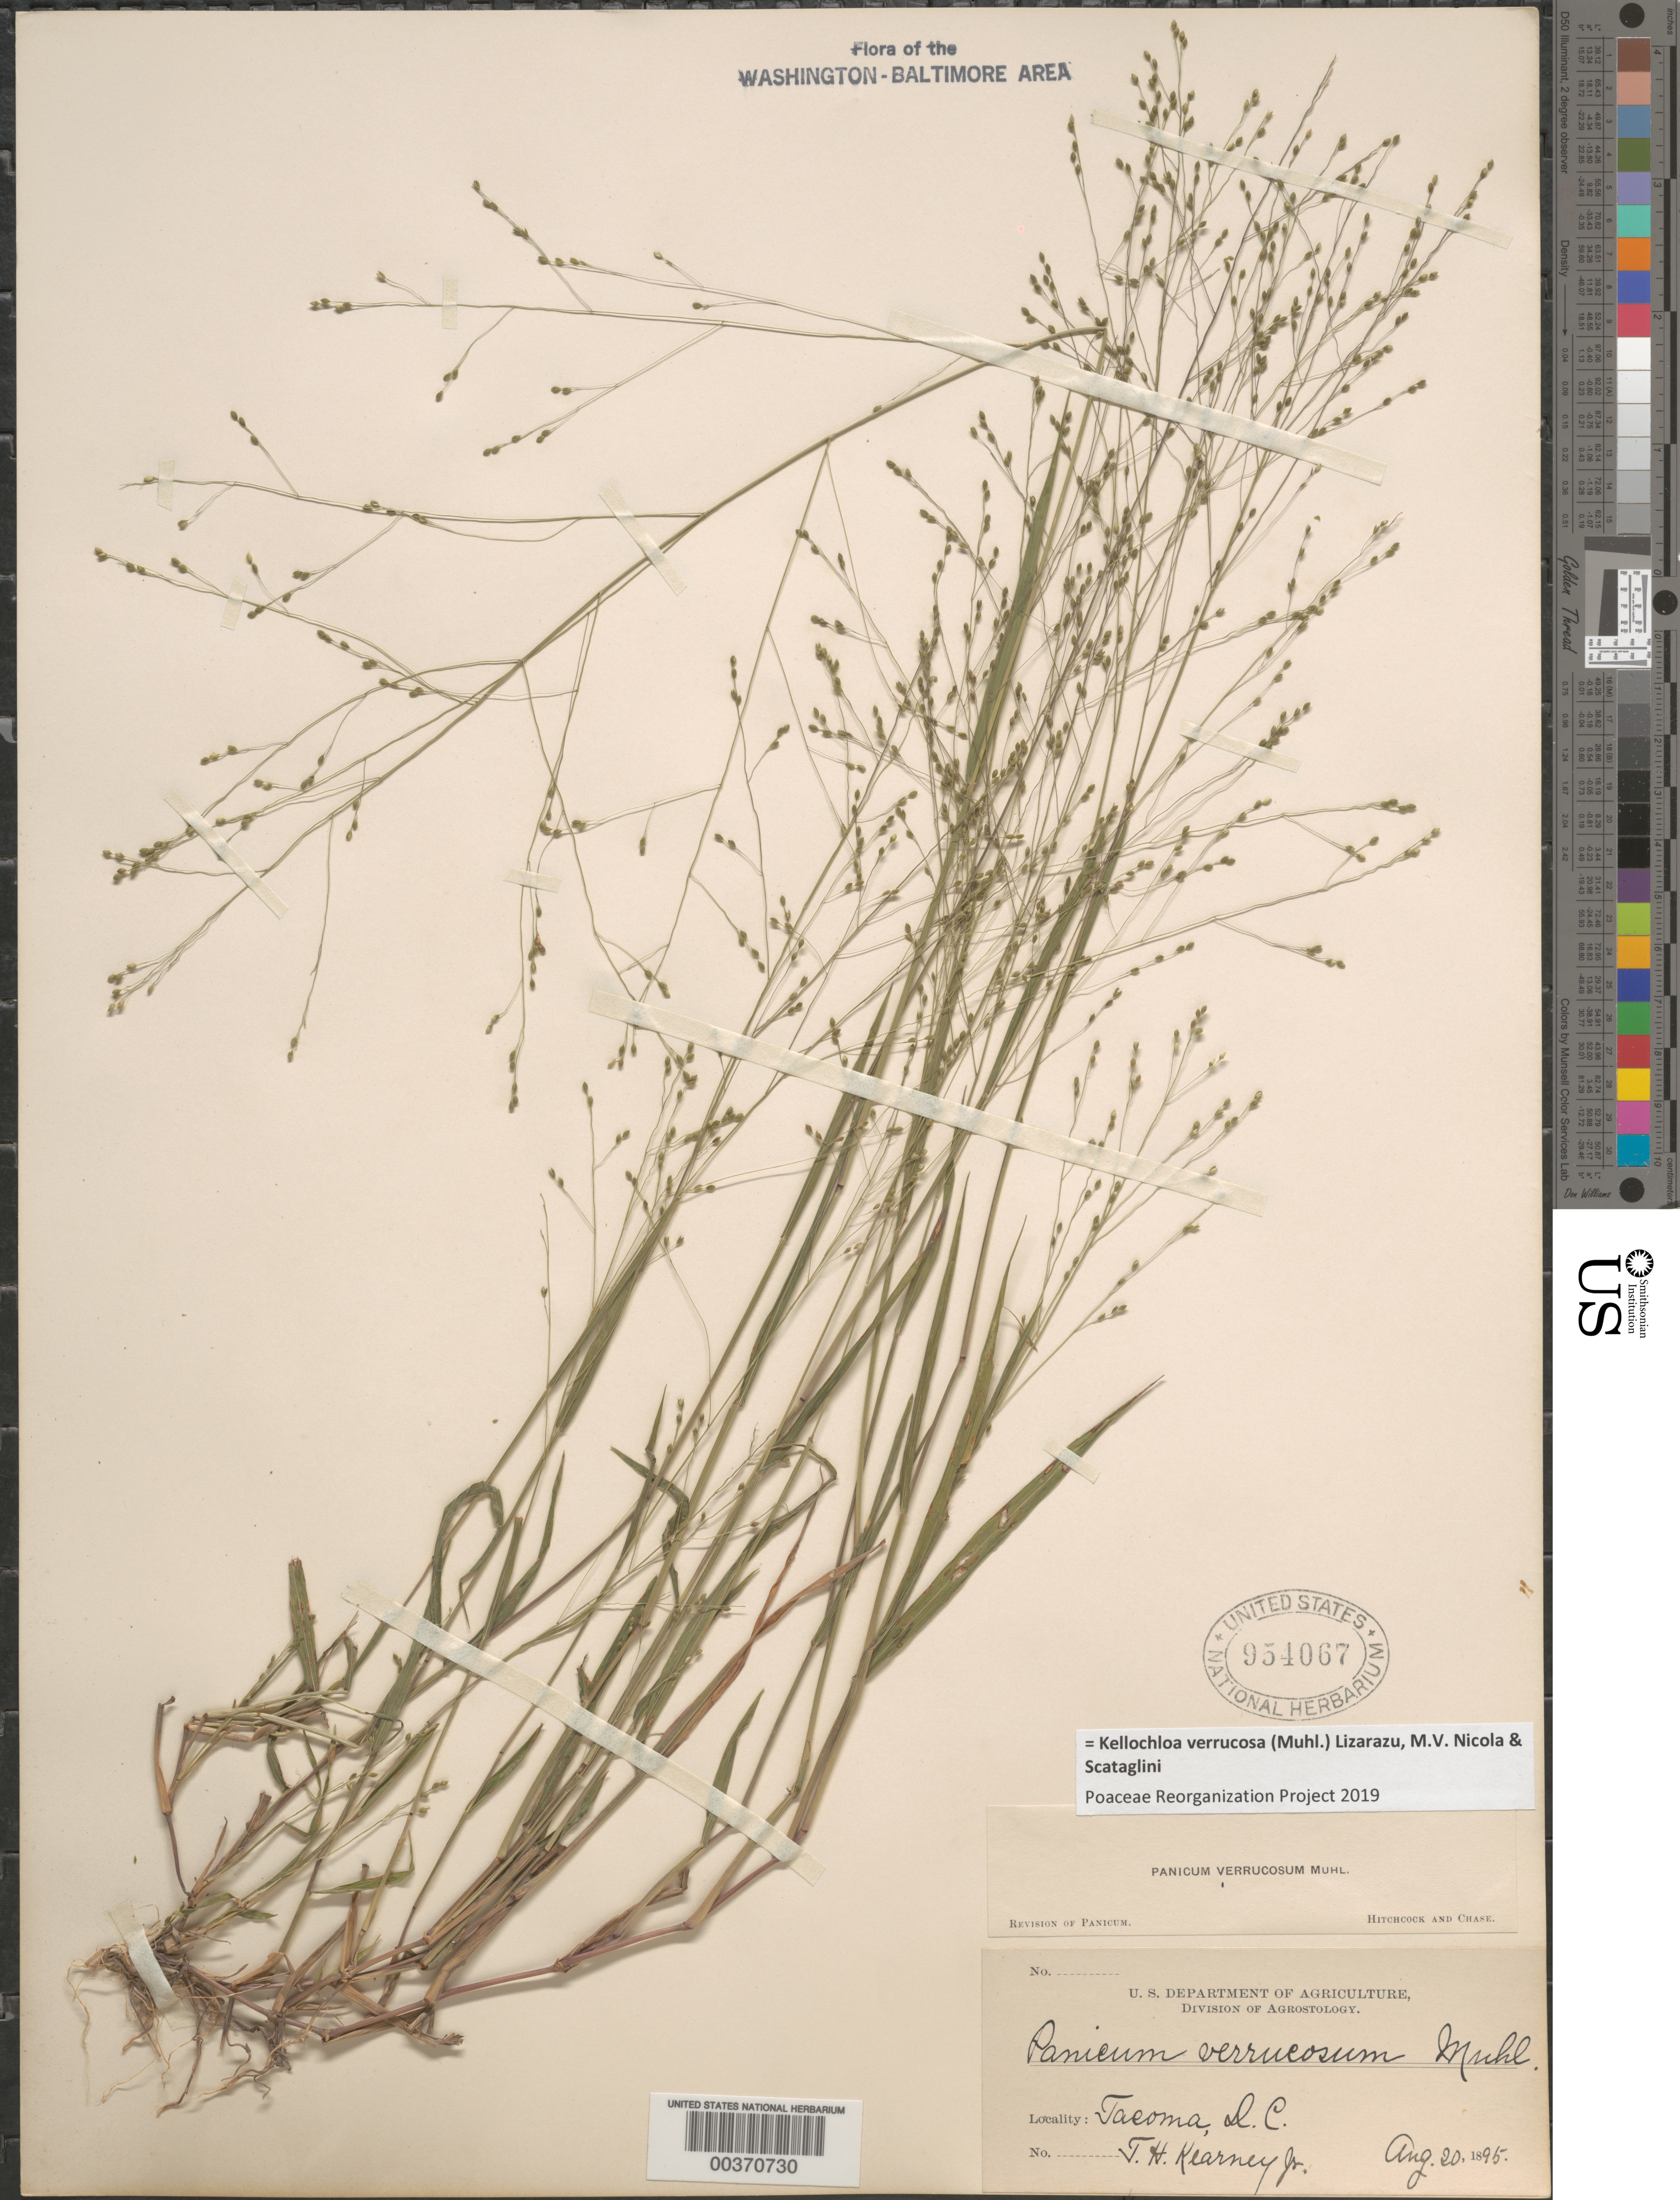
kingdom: Plantae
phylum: Tracheophyta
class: Liliopsida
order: Poales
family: Poaceae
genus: Panicum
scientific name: Panicum verrucosum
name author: Muhl.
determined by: Hitchcock, A. S.; Chase, [M.] A.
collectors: T. H. Kearney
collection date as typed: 20 Aug 1895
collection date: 1895-08-20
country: United States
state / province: District of Columbia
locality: Tacoma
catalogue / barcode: US 954067